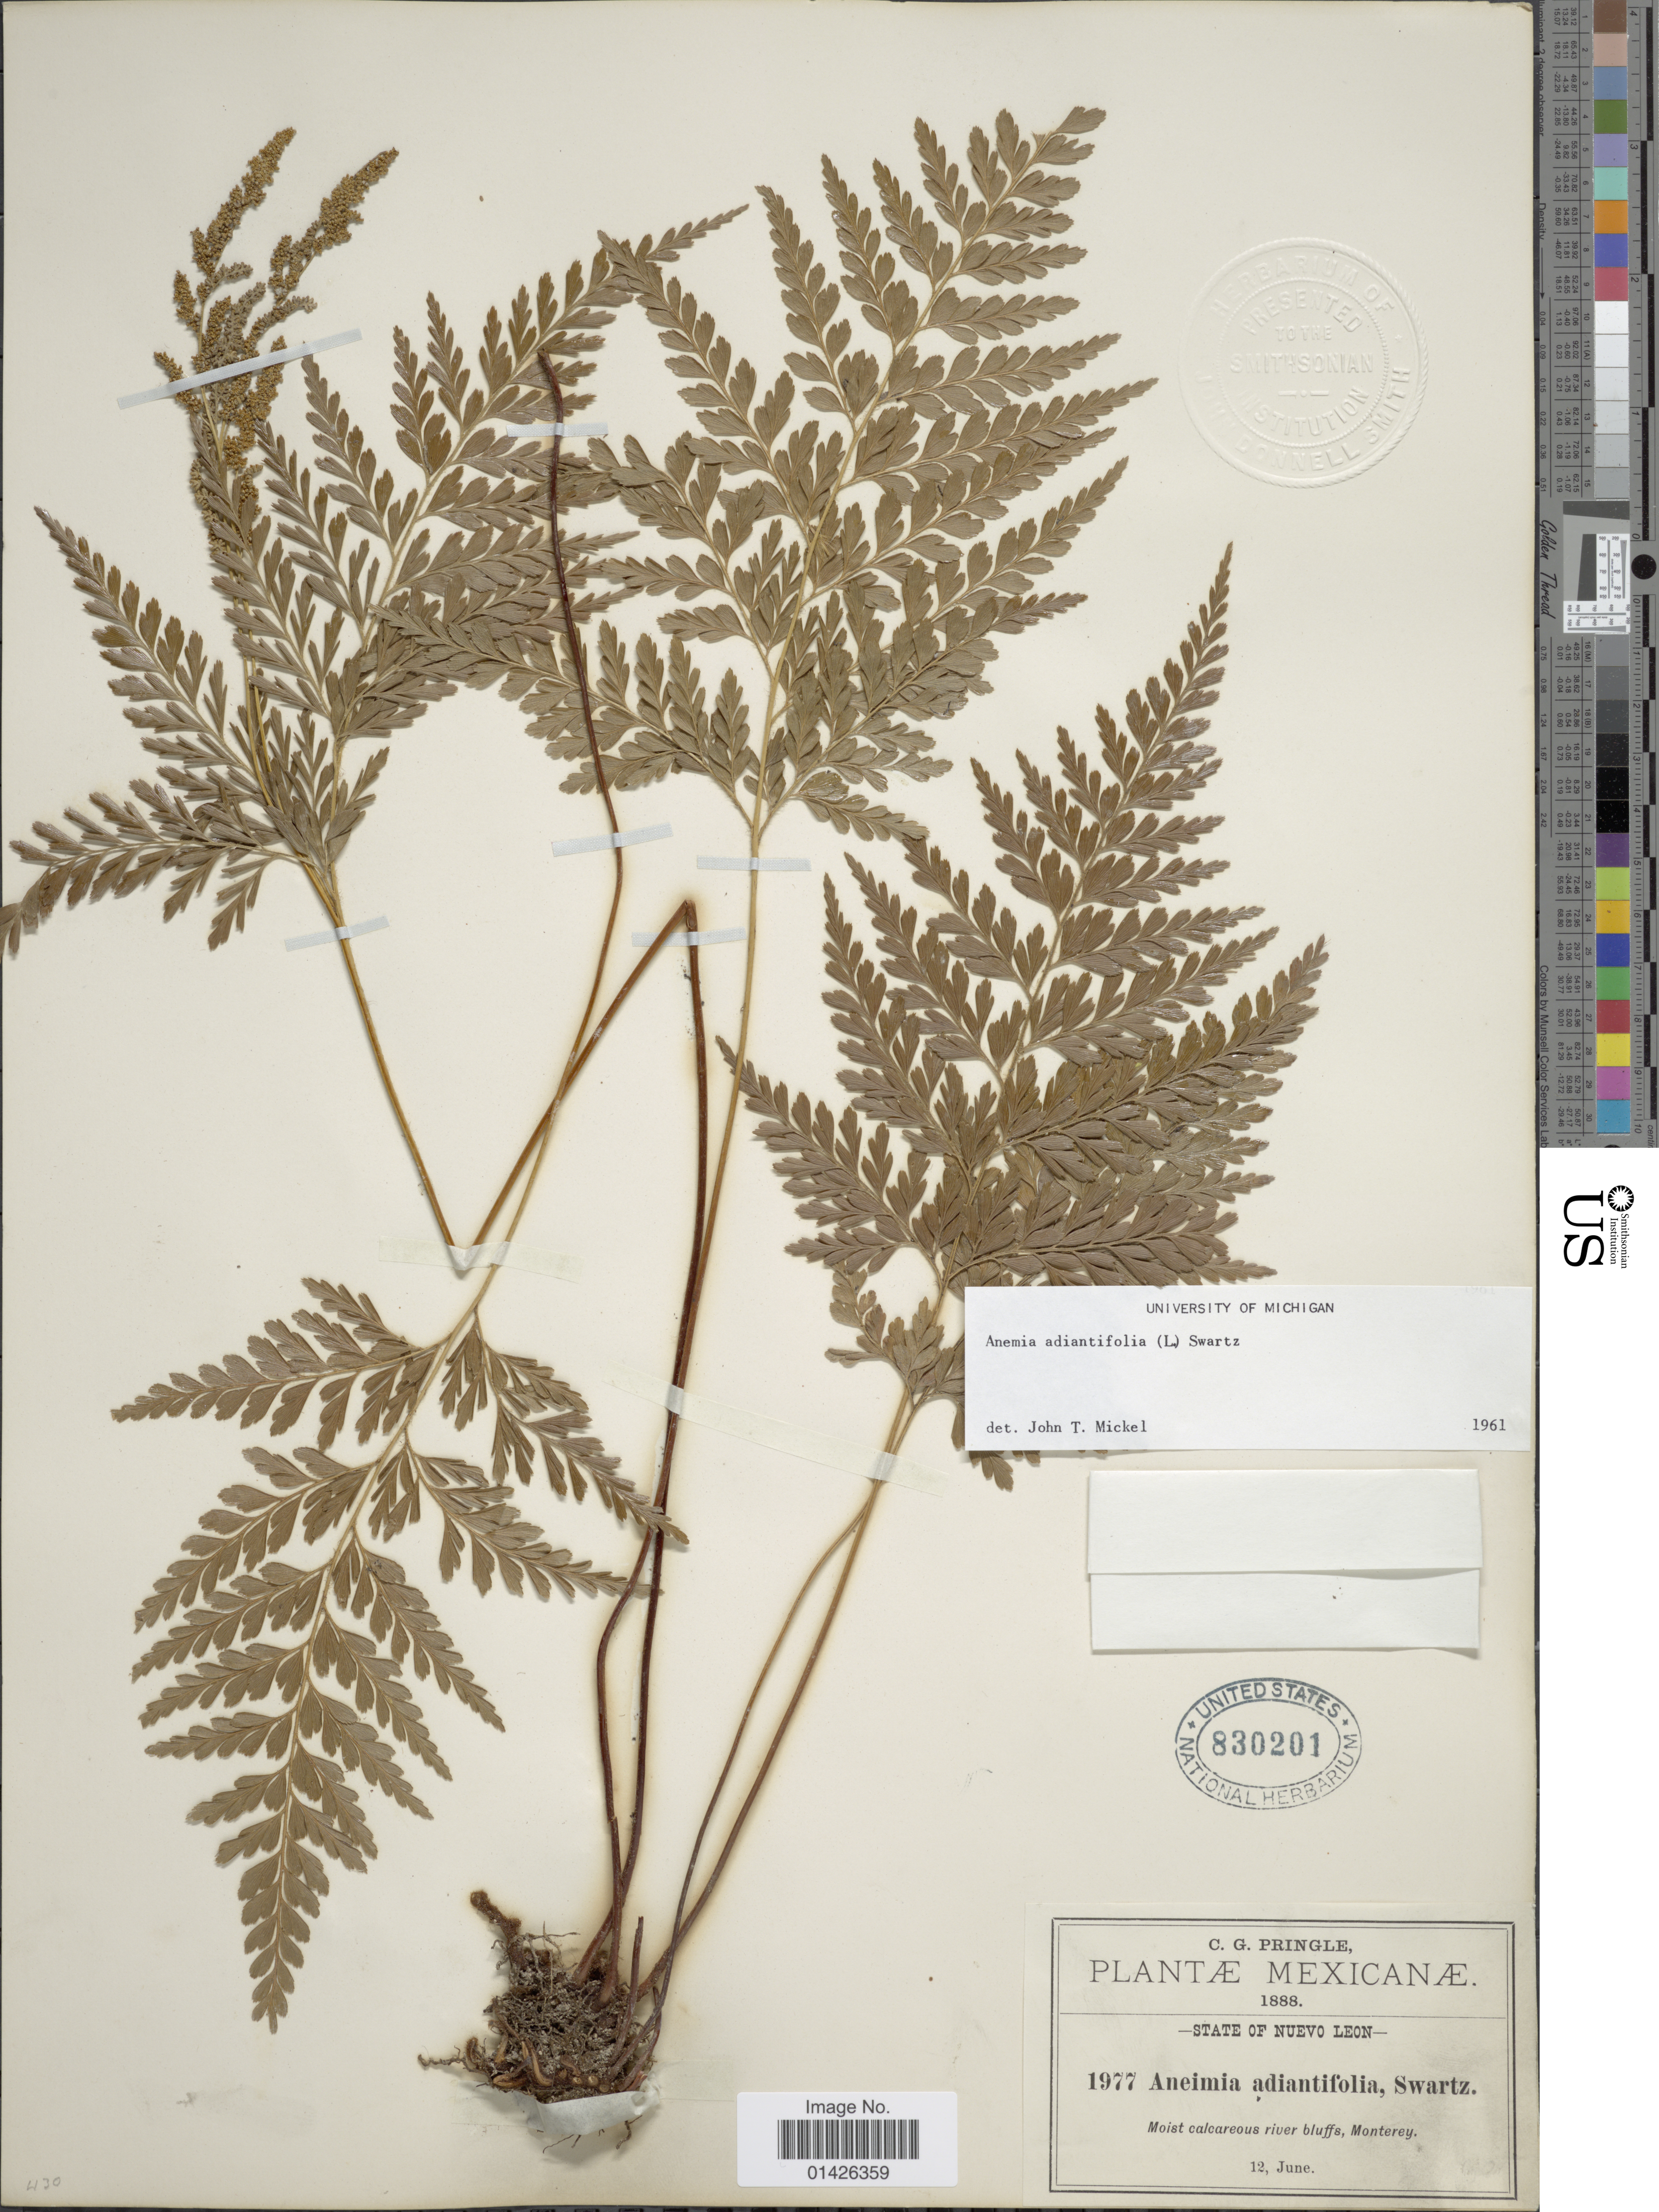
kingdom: Plantae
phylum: Tracheophyta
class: Polypodiopsida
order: Schizaeales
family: Anemiaceae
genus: Anemia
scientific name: Anemia adiantifolia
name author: (L.) Sw.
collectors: C. G. Pringle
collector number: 1977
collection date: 1888-06-12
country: Mexico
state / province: Nuevo León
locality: Mosit calcareaous river bluffs, Monterey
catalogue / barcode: US 830201